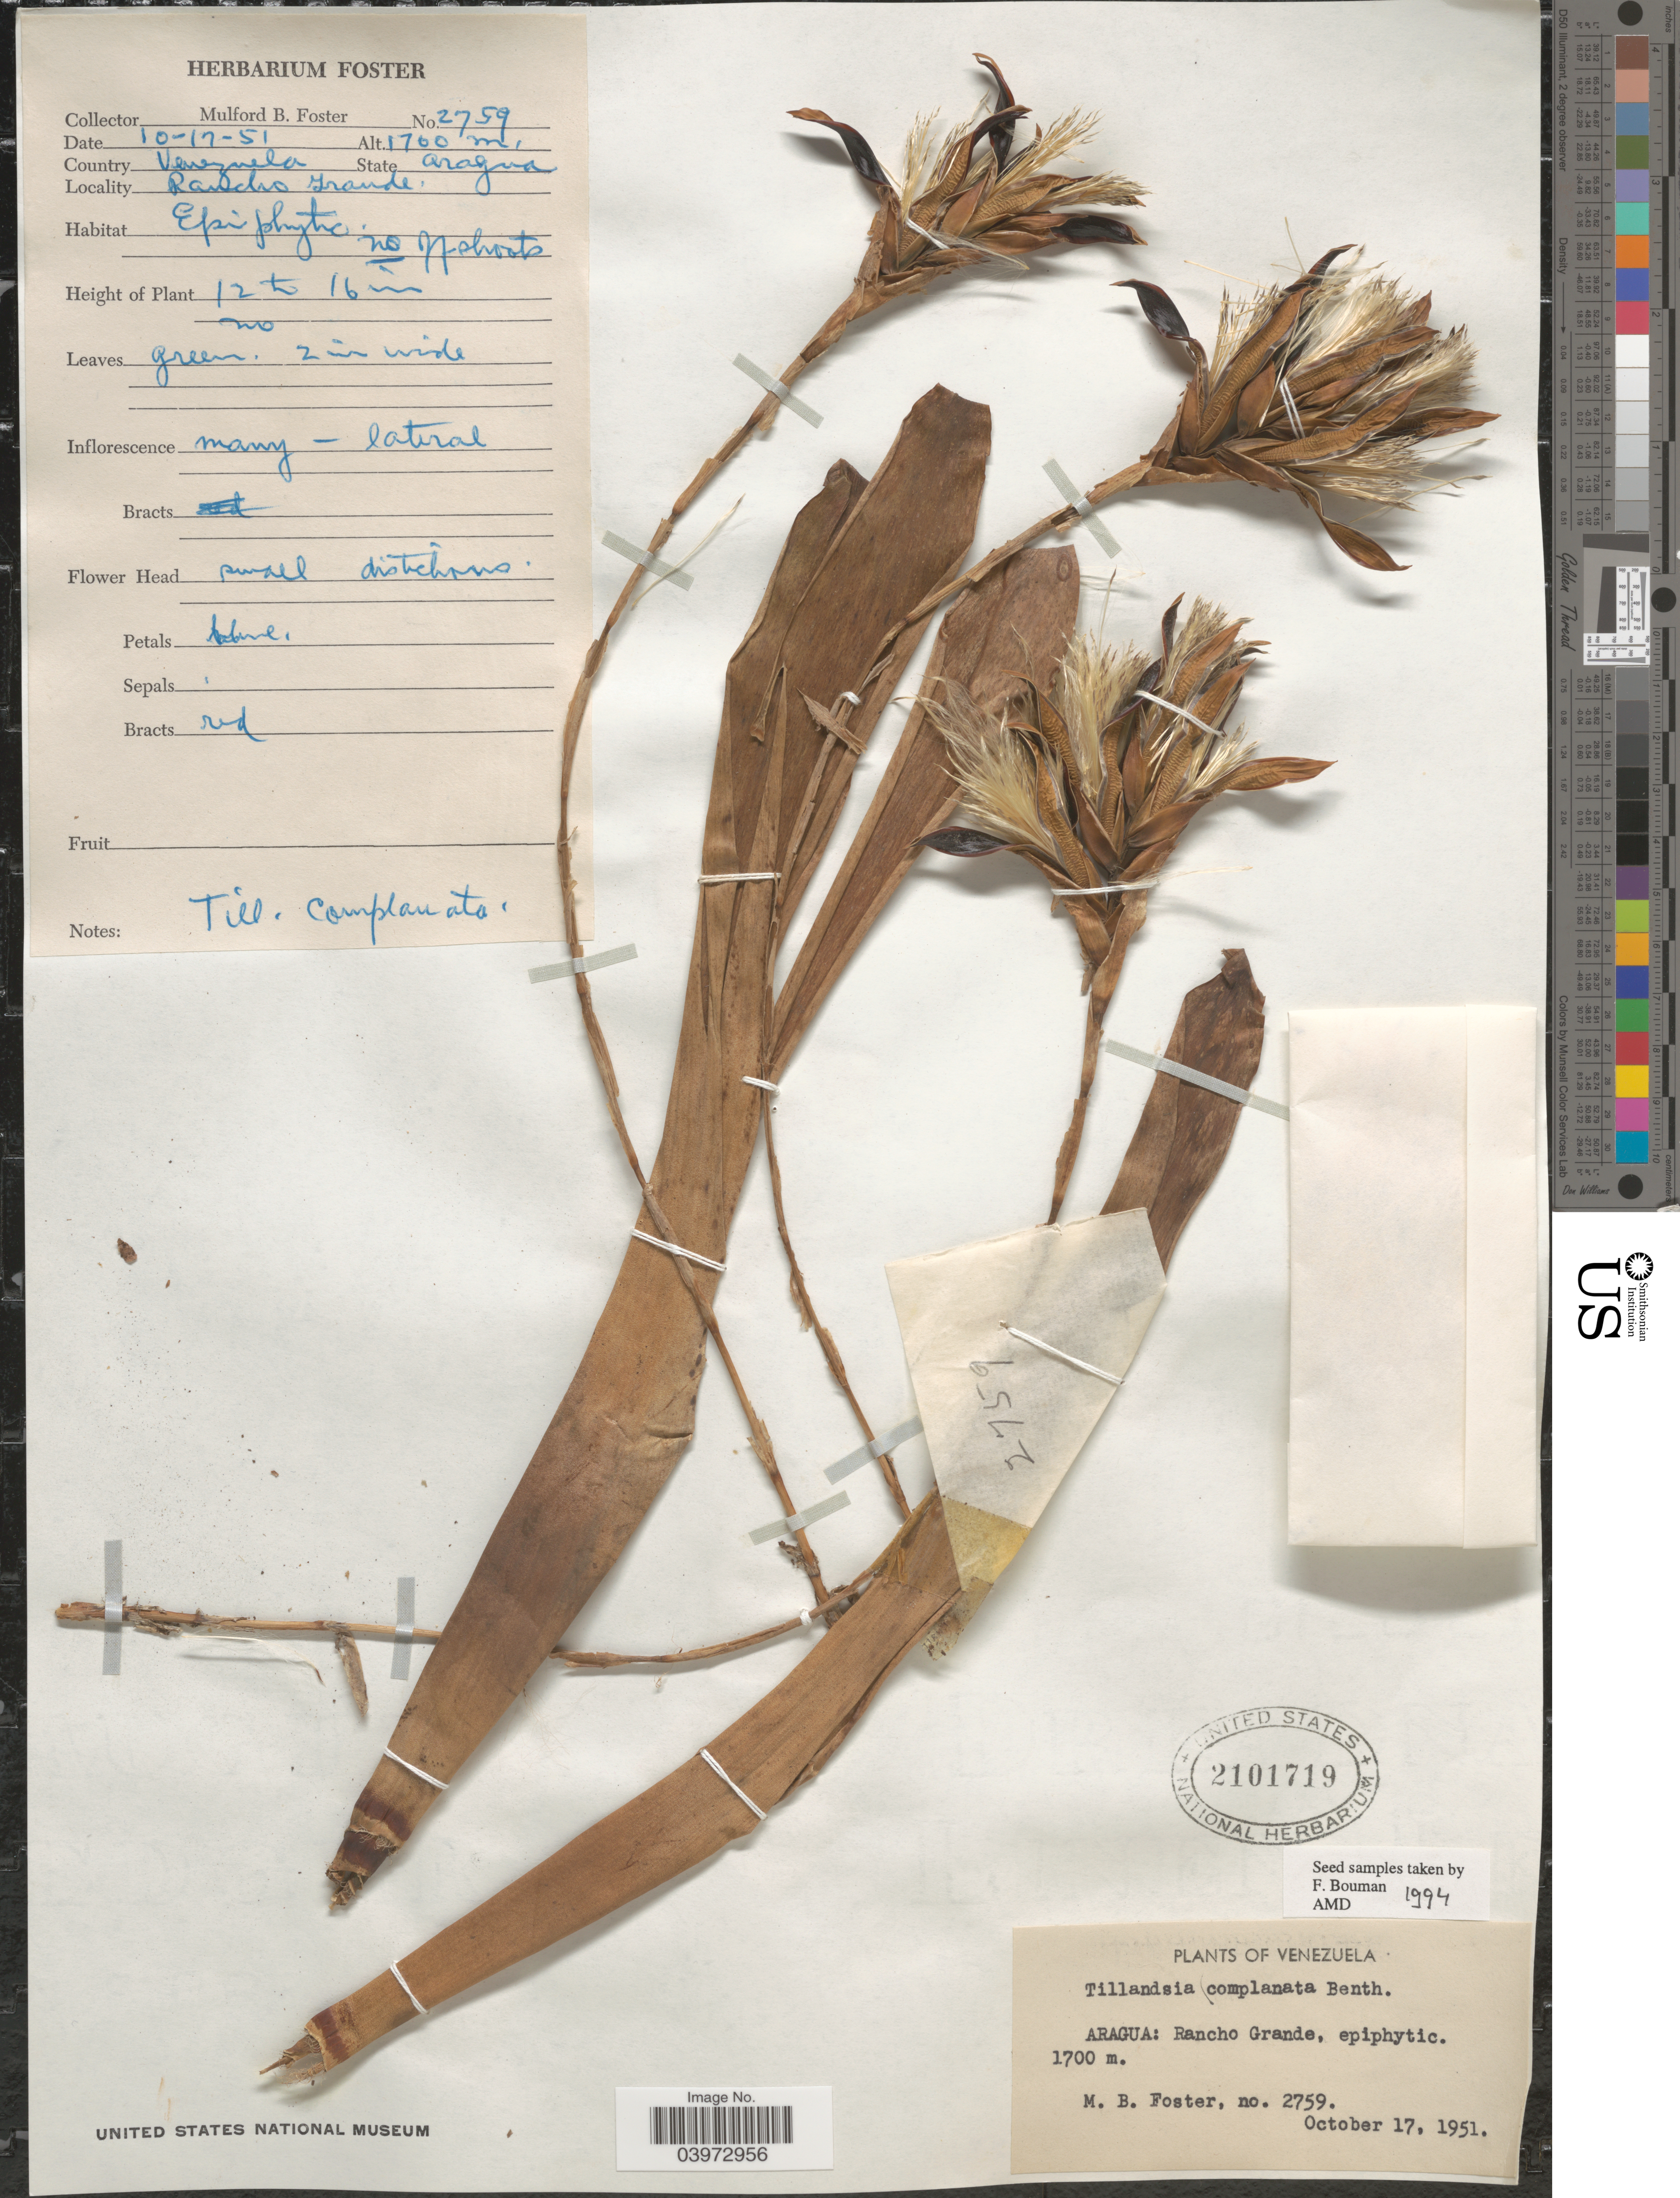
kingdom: Plantae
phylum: Tracheophyta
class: Liliopsida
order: Poales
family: Bromeliaceae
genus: Tillandsia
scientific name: Tillandsia complanata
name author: Benth.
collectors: M. B. Foster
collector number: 2759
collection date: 1951-10-17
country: Venezuela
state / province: Aragua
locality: Rancho Grande.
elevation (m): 1700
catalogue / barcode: US 2101719